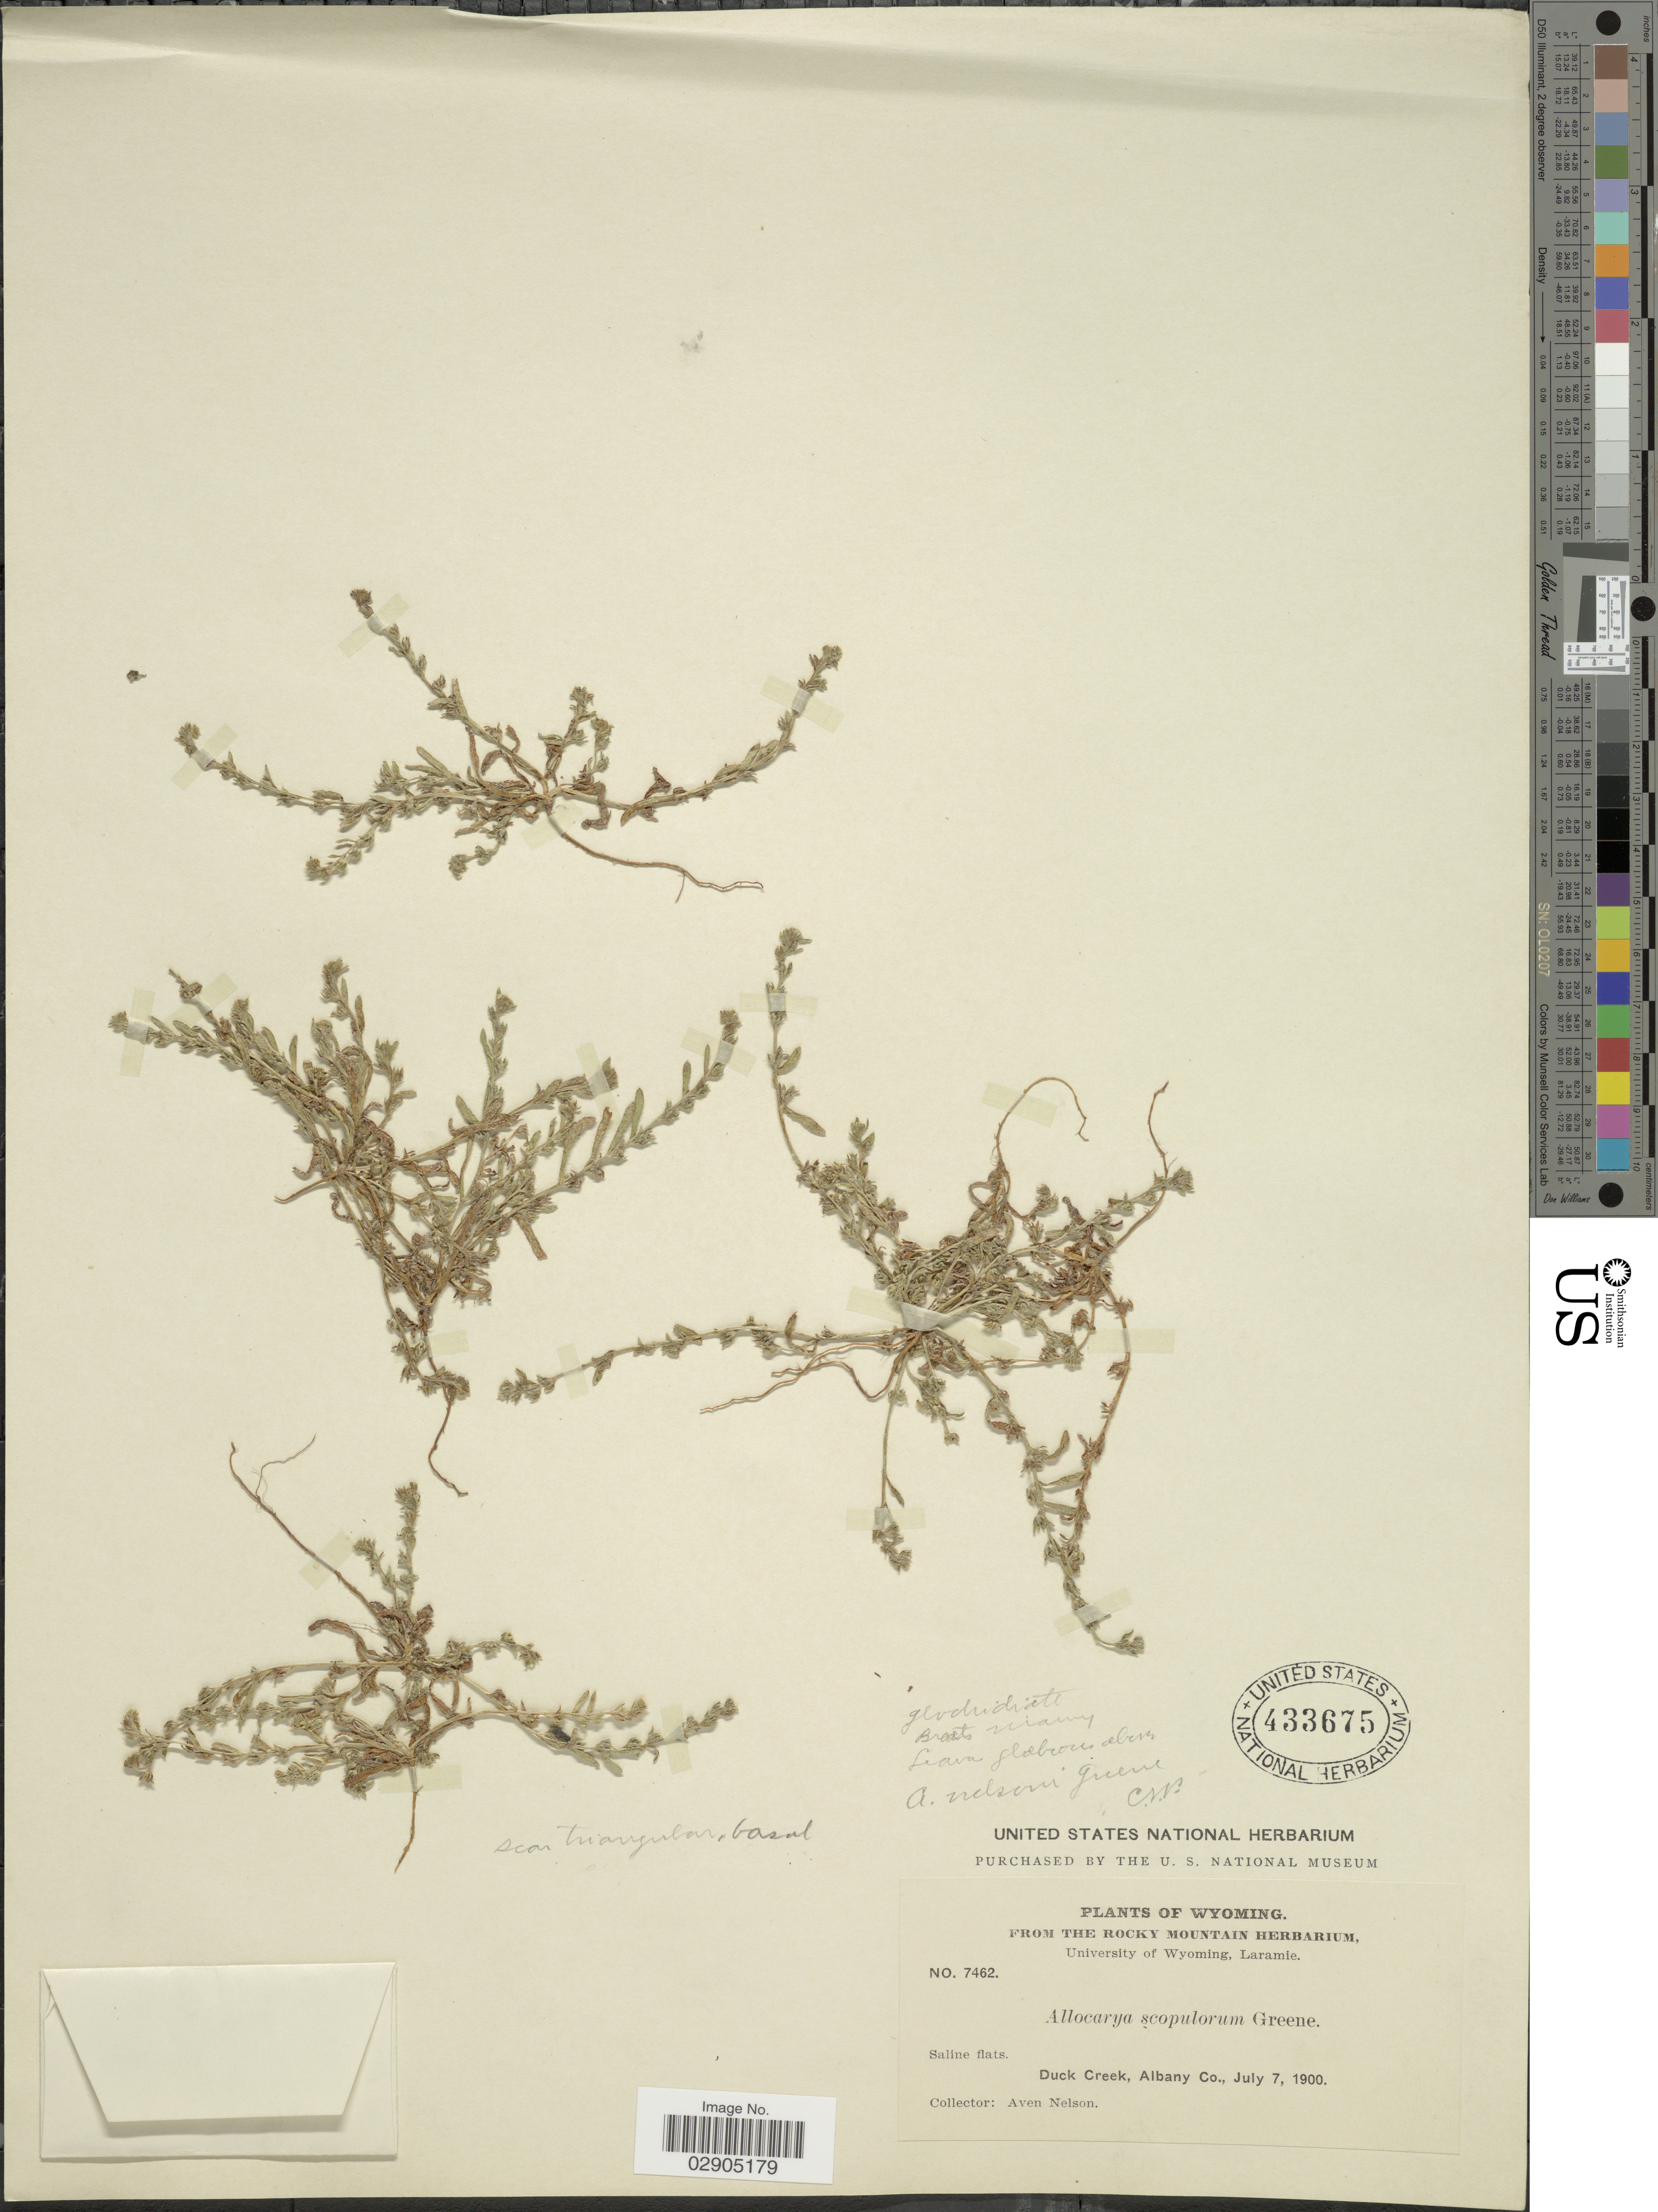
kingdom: Plantae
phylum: Tracheophyta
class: Magnoliopsida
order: Boraginales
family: Boraginaceae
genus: Allocarya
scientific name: Allocarya nelsonii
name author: Greene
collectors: A. Nelson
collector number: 7462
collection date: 1900-07-07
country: United States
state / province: Wyoming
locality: Saline flats. Duck Creek, Albany Co.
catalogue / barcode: US 433675